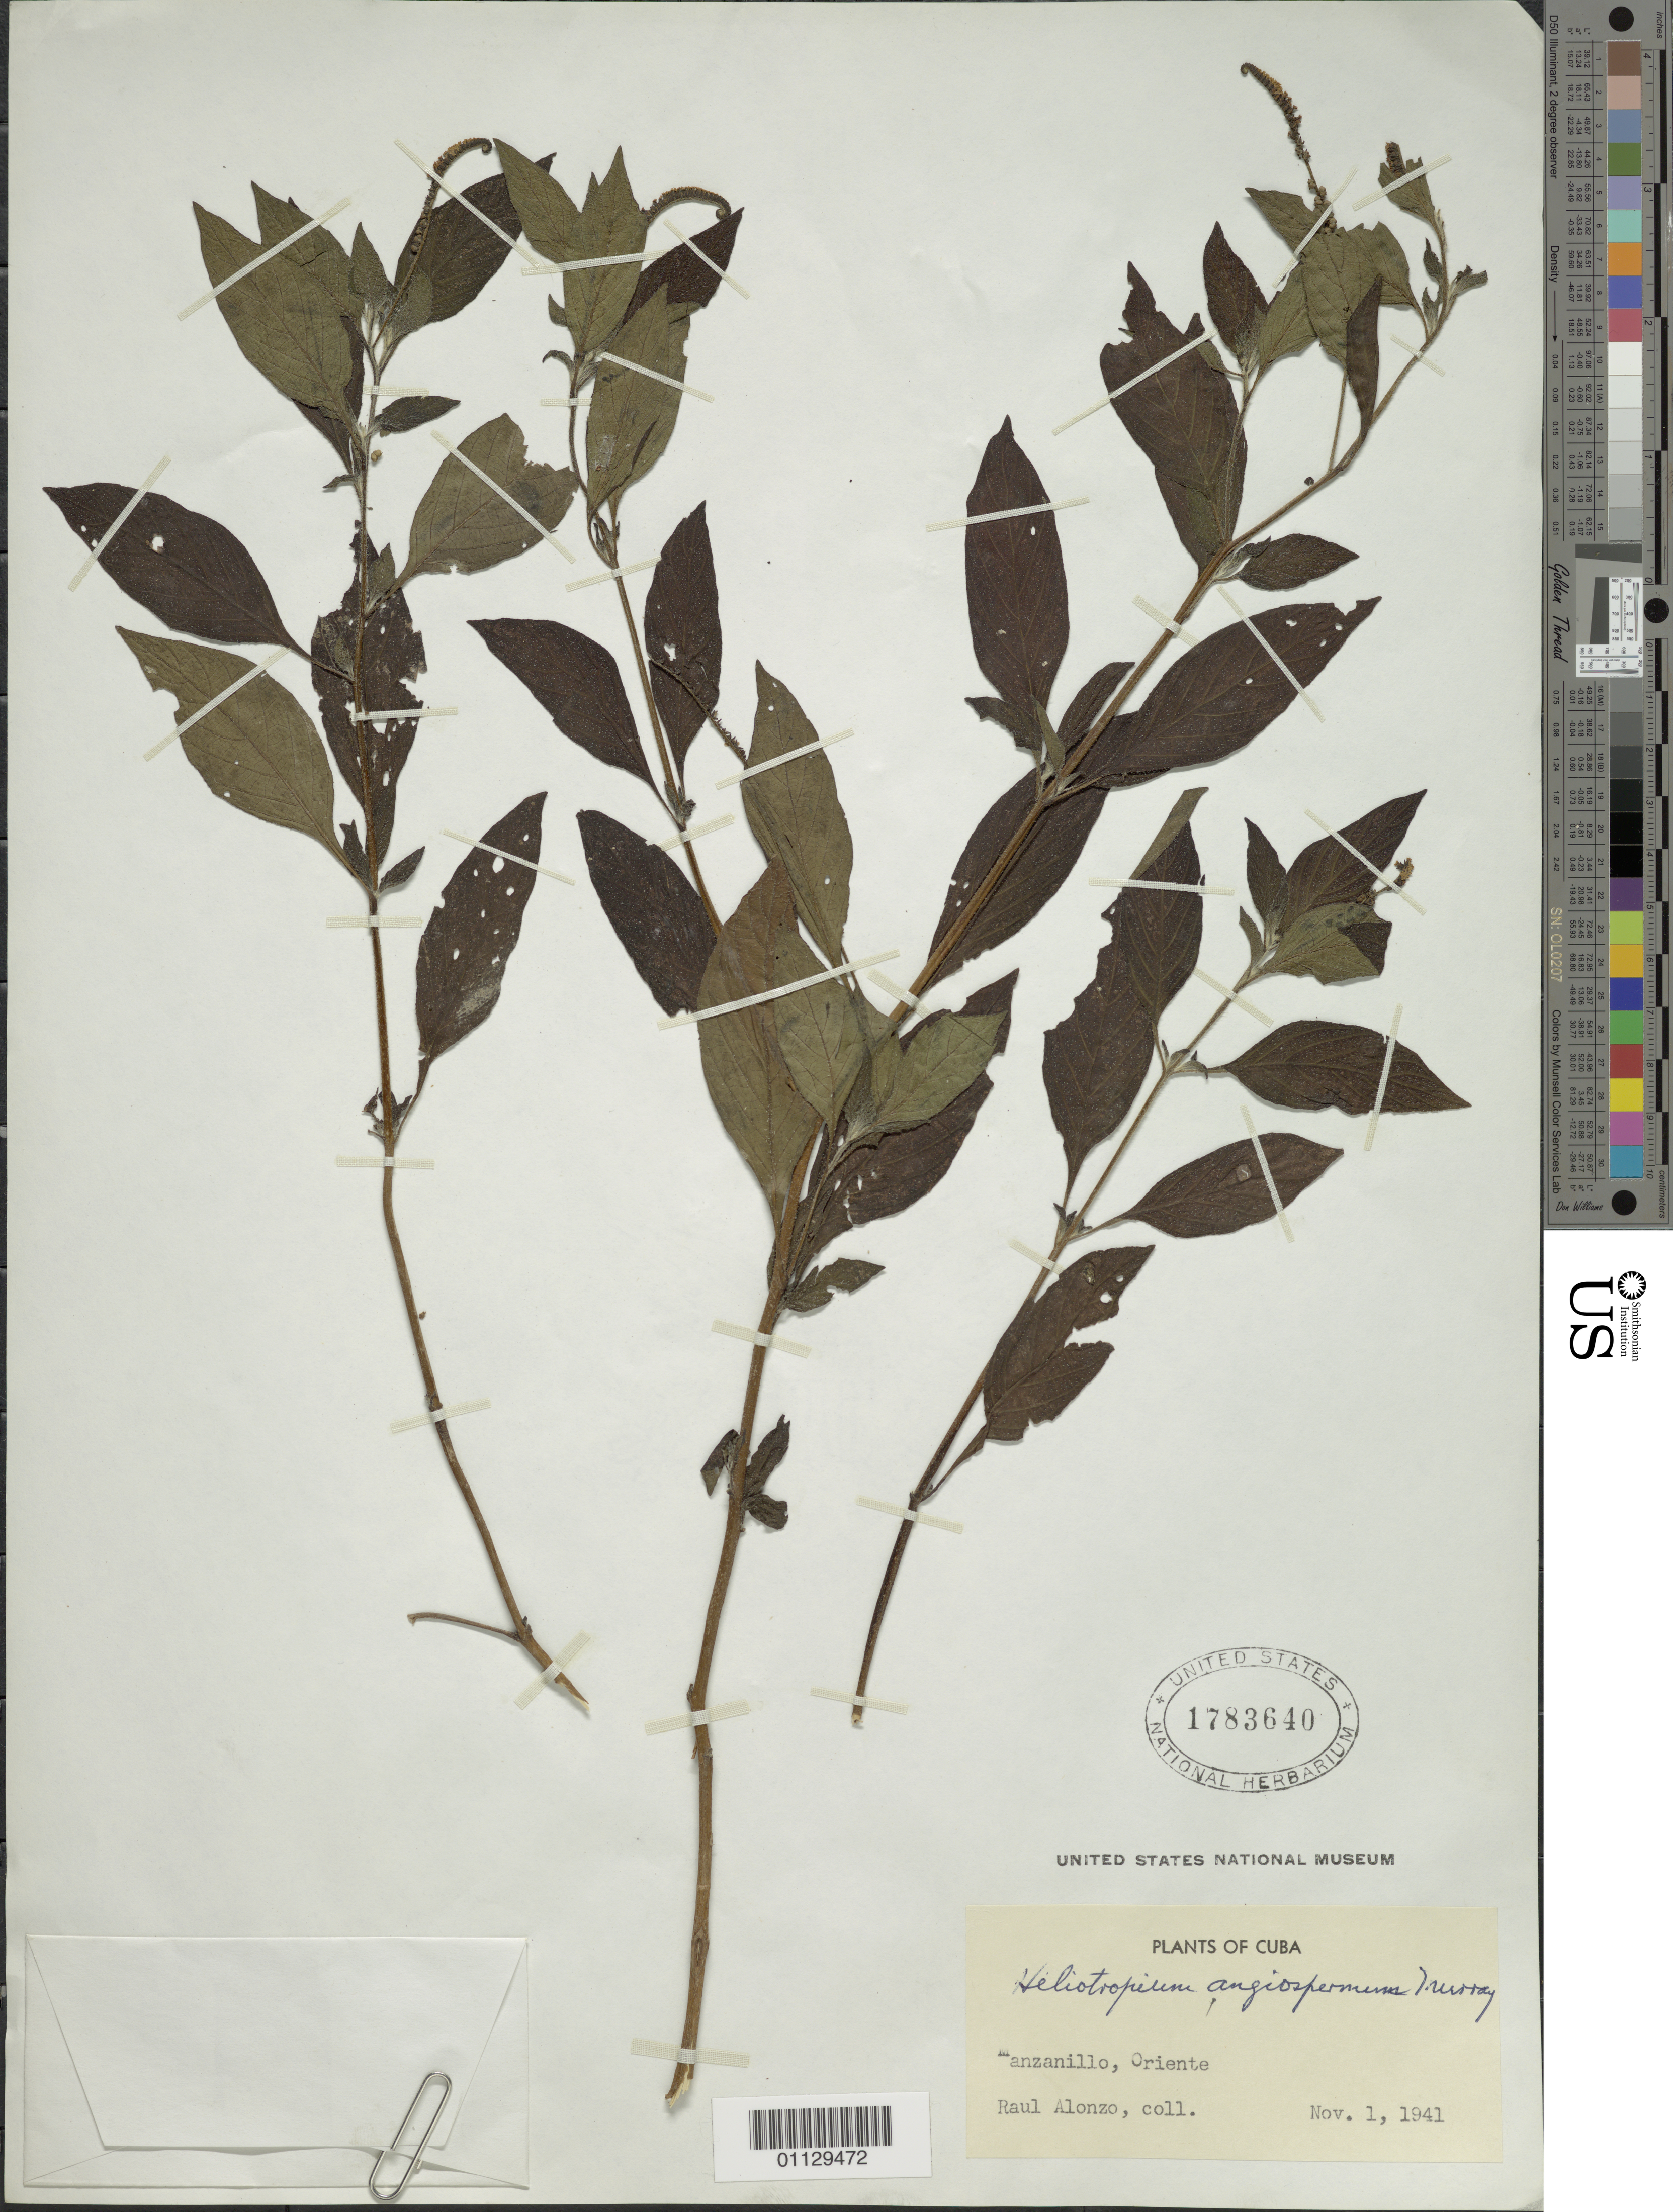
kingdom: Plantae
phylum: Tracheophyta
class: Magnoliopsida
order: Boraginales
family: Heliotropiaceae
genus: Heliotropium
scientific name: Heliotropium angiospermum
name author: Murray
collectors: R. Alonzo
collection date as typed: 01 Nov 1941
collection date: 1941-11-01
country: Cuba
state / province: Oriente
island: Cuba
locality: Manzanillo, Oriente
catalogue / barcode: US 1783640